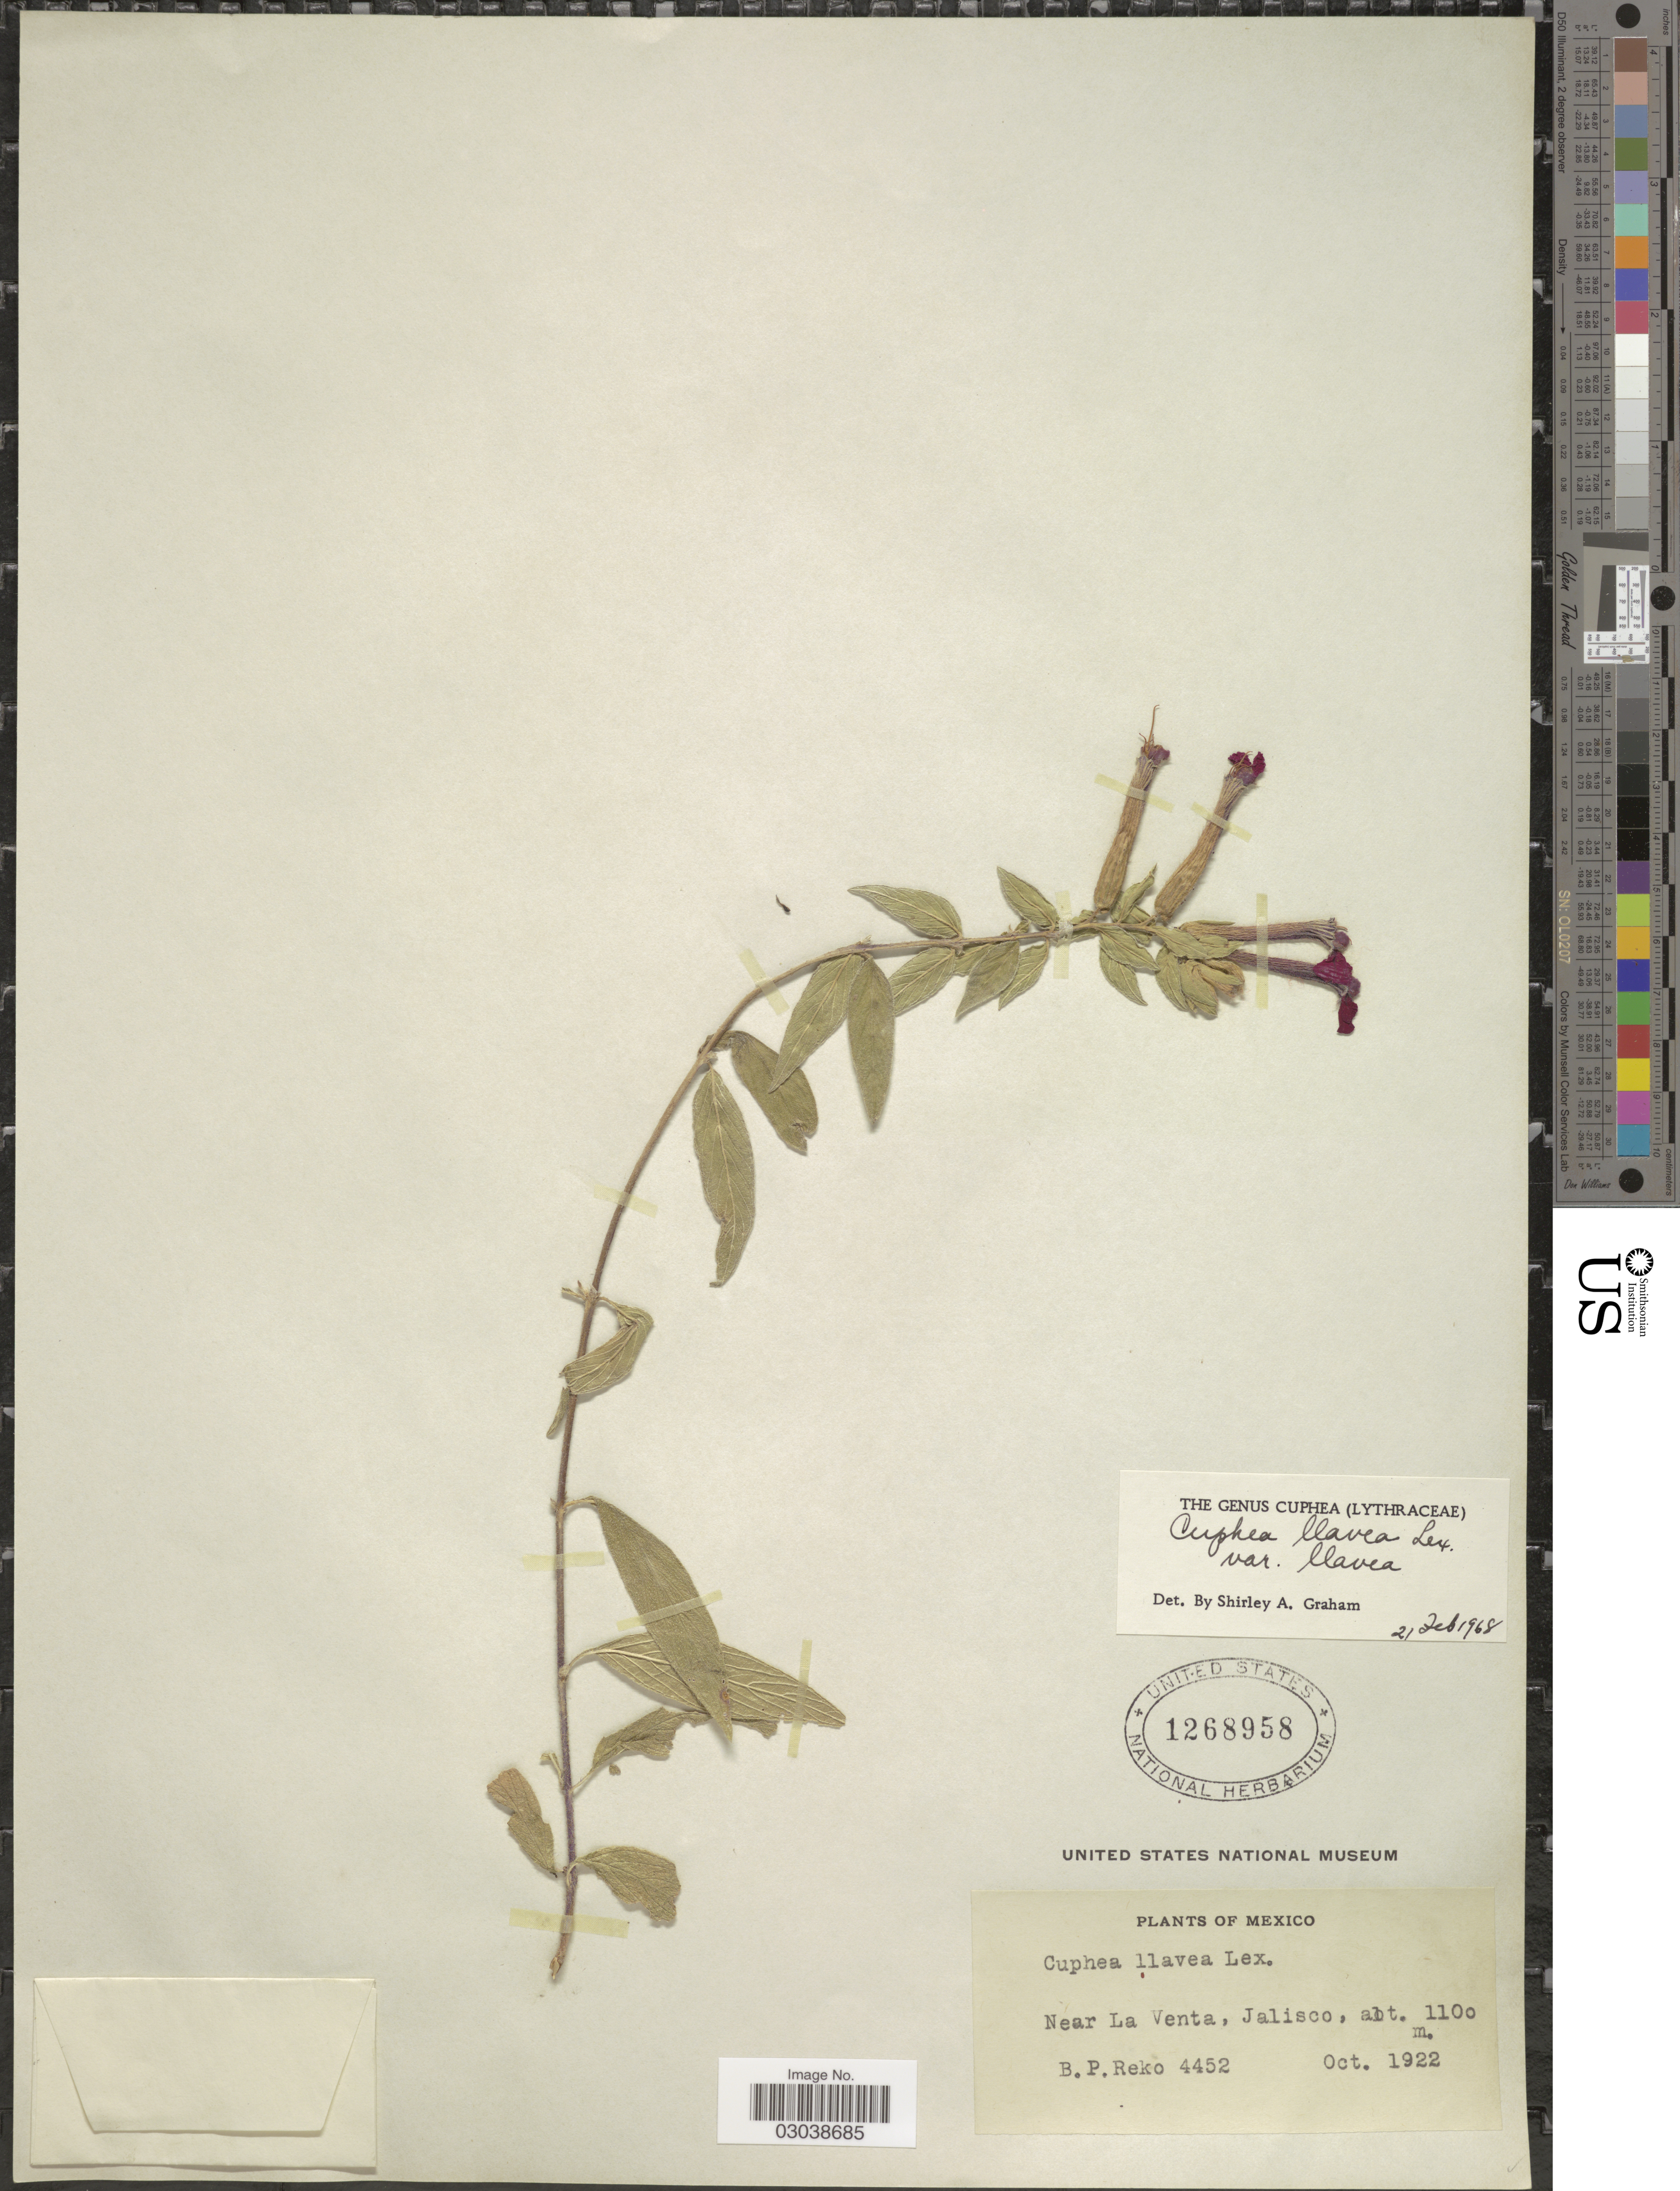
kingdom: Plantae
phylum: Tracheophyta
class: Magnoliopsida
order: Myrtales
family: Lythraceae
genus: Cuphea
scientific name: Cuphea llavea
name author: Lex.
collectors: B. P. Reko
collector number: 4452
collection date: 1922-10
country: Mexico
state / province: Jalisco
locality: Near La Venta.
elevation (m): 1100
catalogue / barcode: US 1268958